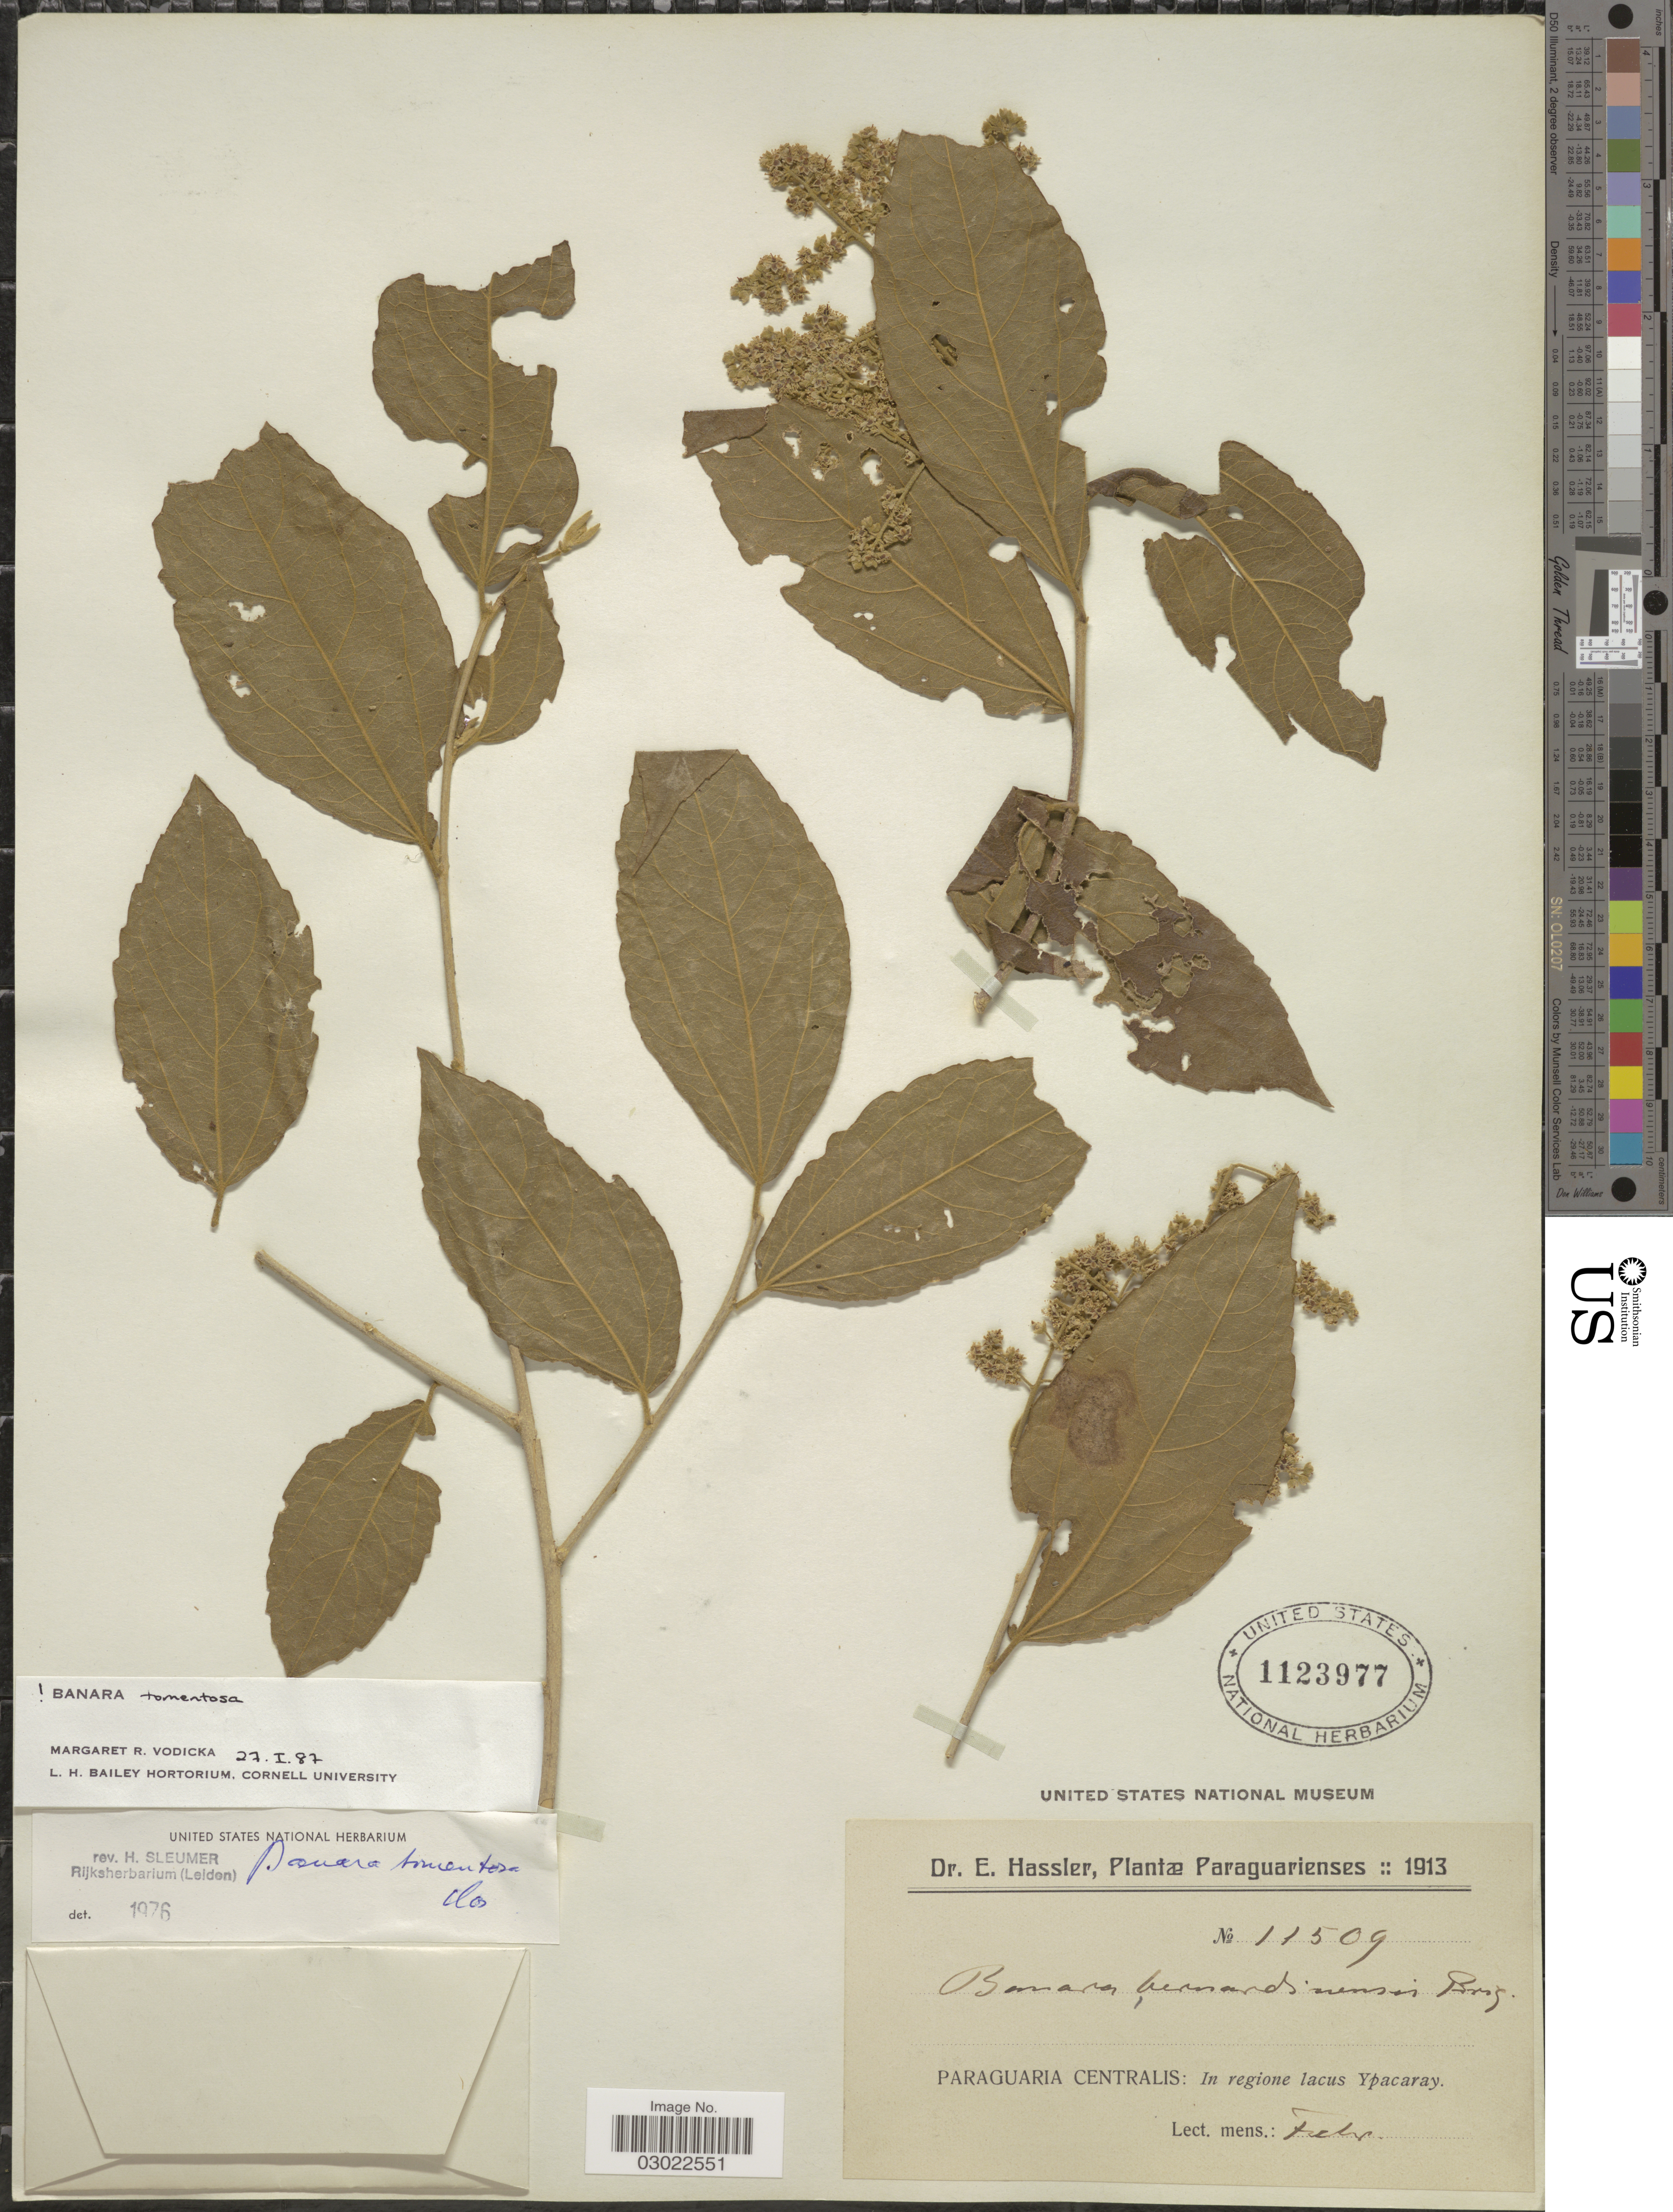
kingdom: Plantae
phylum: Tracheophyta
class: Magnoliopsida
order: Malpighiales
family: Salicaceae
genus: Banara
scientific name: Banara tomentosa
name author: Clos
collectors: E. Hassler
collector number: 11509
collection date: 1913-02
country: Paraguay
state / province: Central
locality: Paraguaria Centralis: In regione lacus Ypacaray.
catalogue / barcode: US 1123977